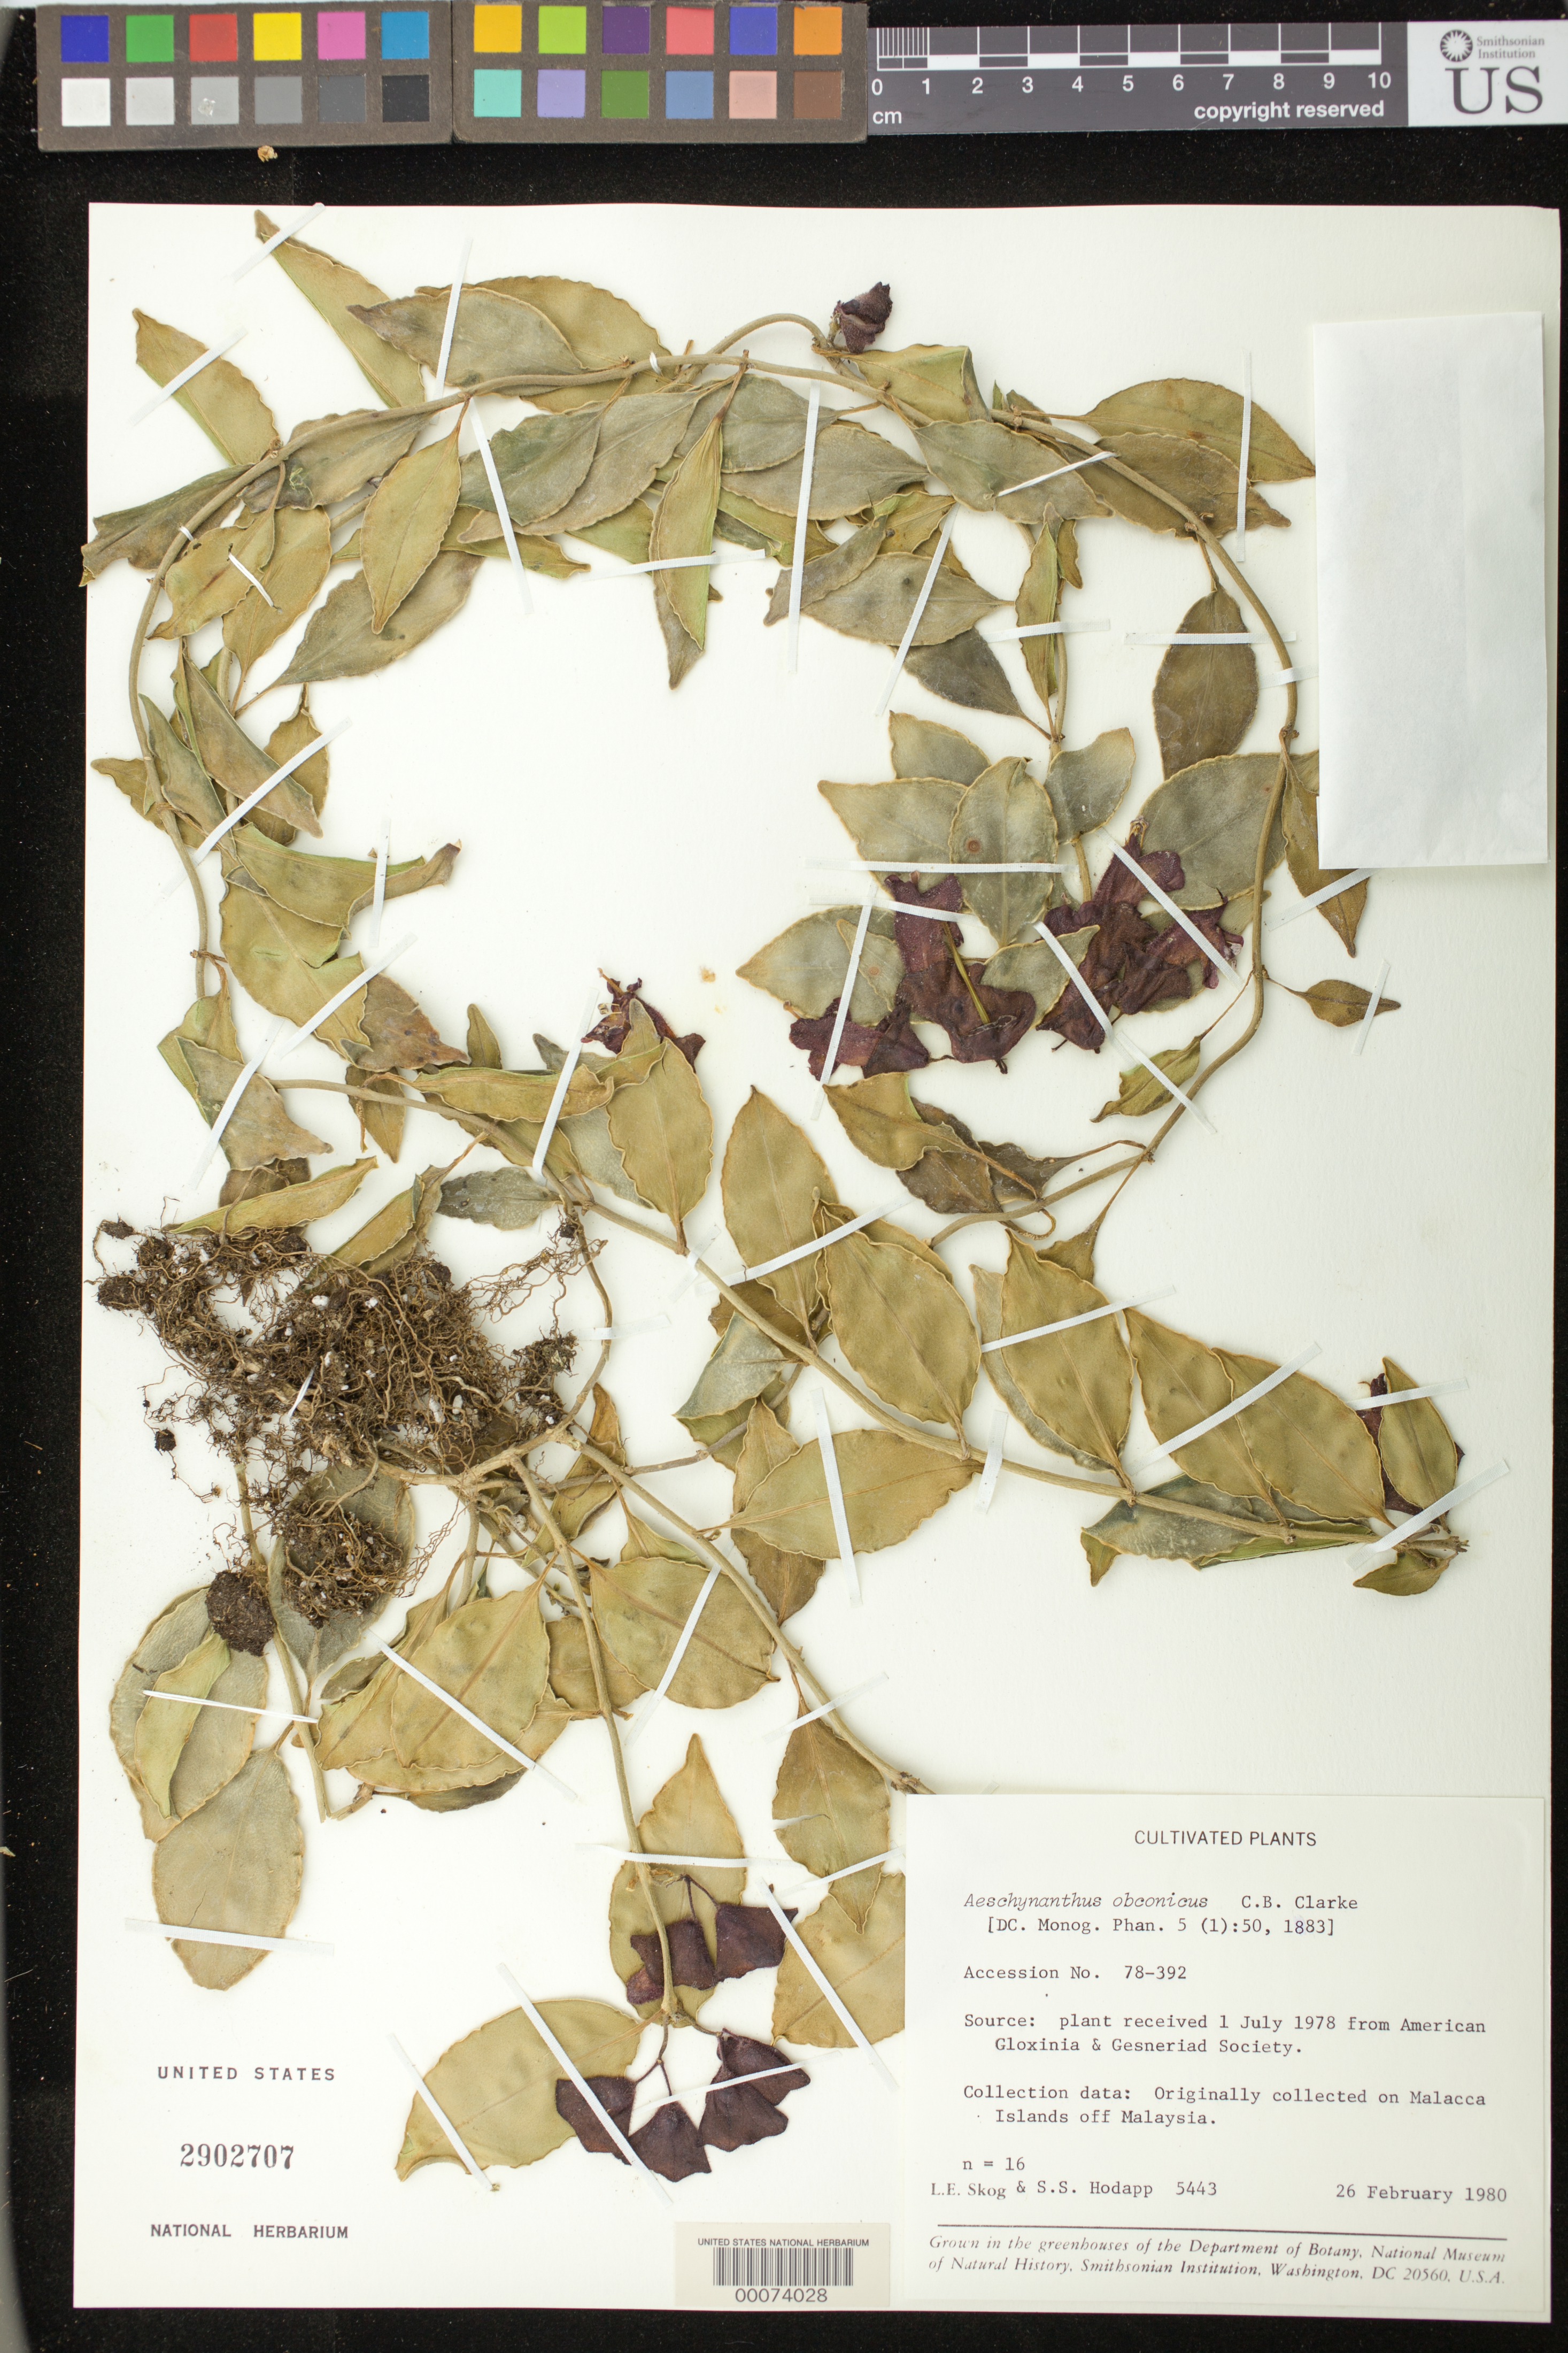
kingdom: Plantae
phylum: Tracheophyta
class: Magnoliopsida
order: Lamiales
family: Gesneriaceae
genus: Aeschynanthus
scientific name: Aeschynanthus obconicus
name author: C.B. Clarke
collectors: L. E. Skog & S. Hodapp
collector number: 5443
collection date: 1980-02-26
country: Malaysia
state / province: Melaka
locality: originally collected on Malacca Islands off Malaysia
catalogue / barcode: US 2902707